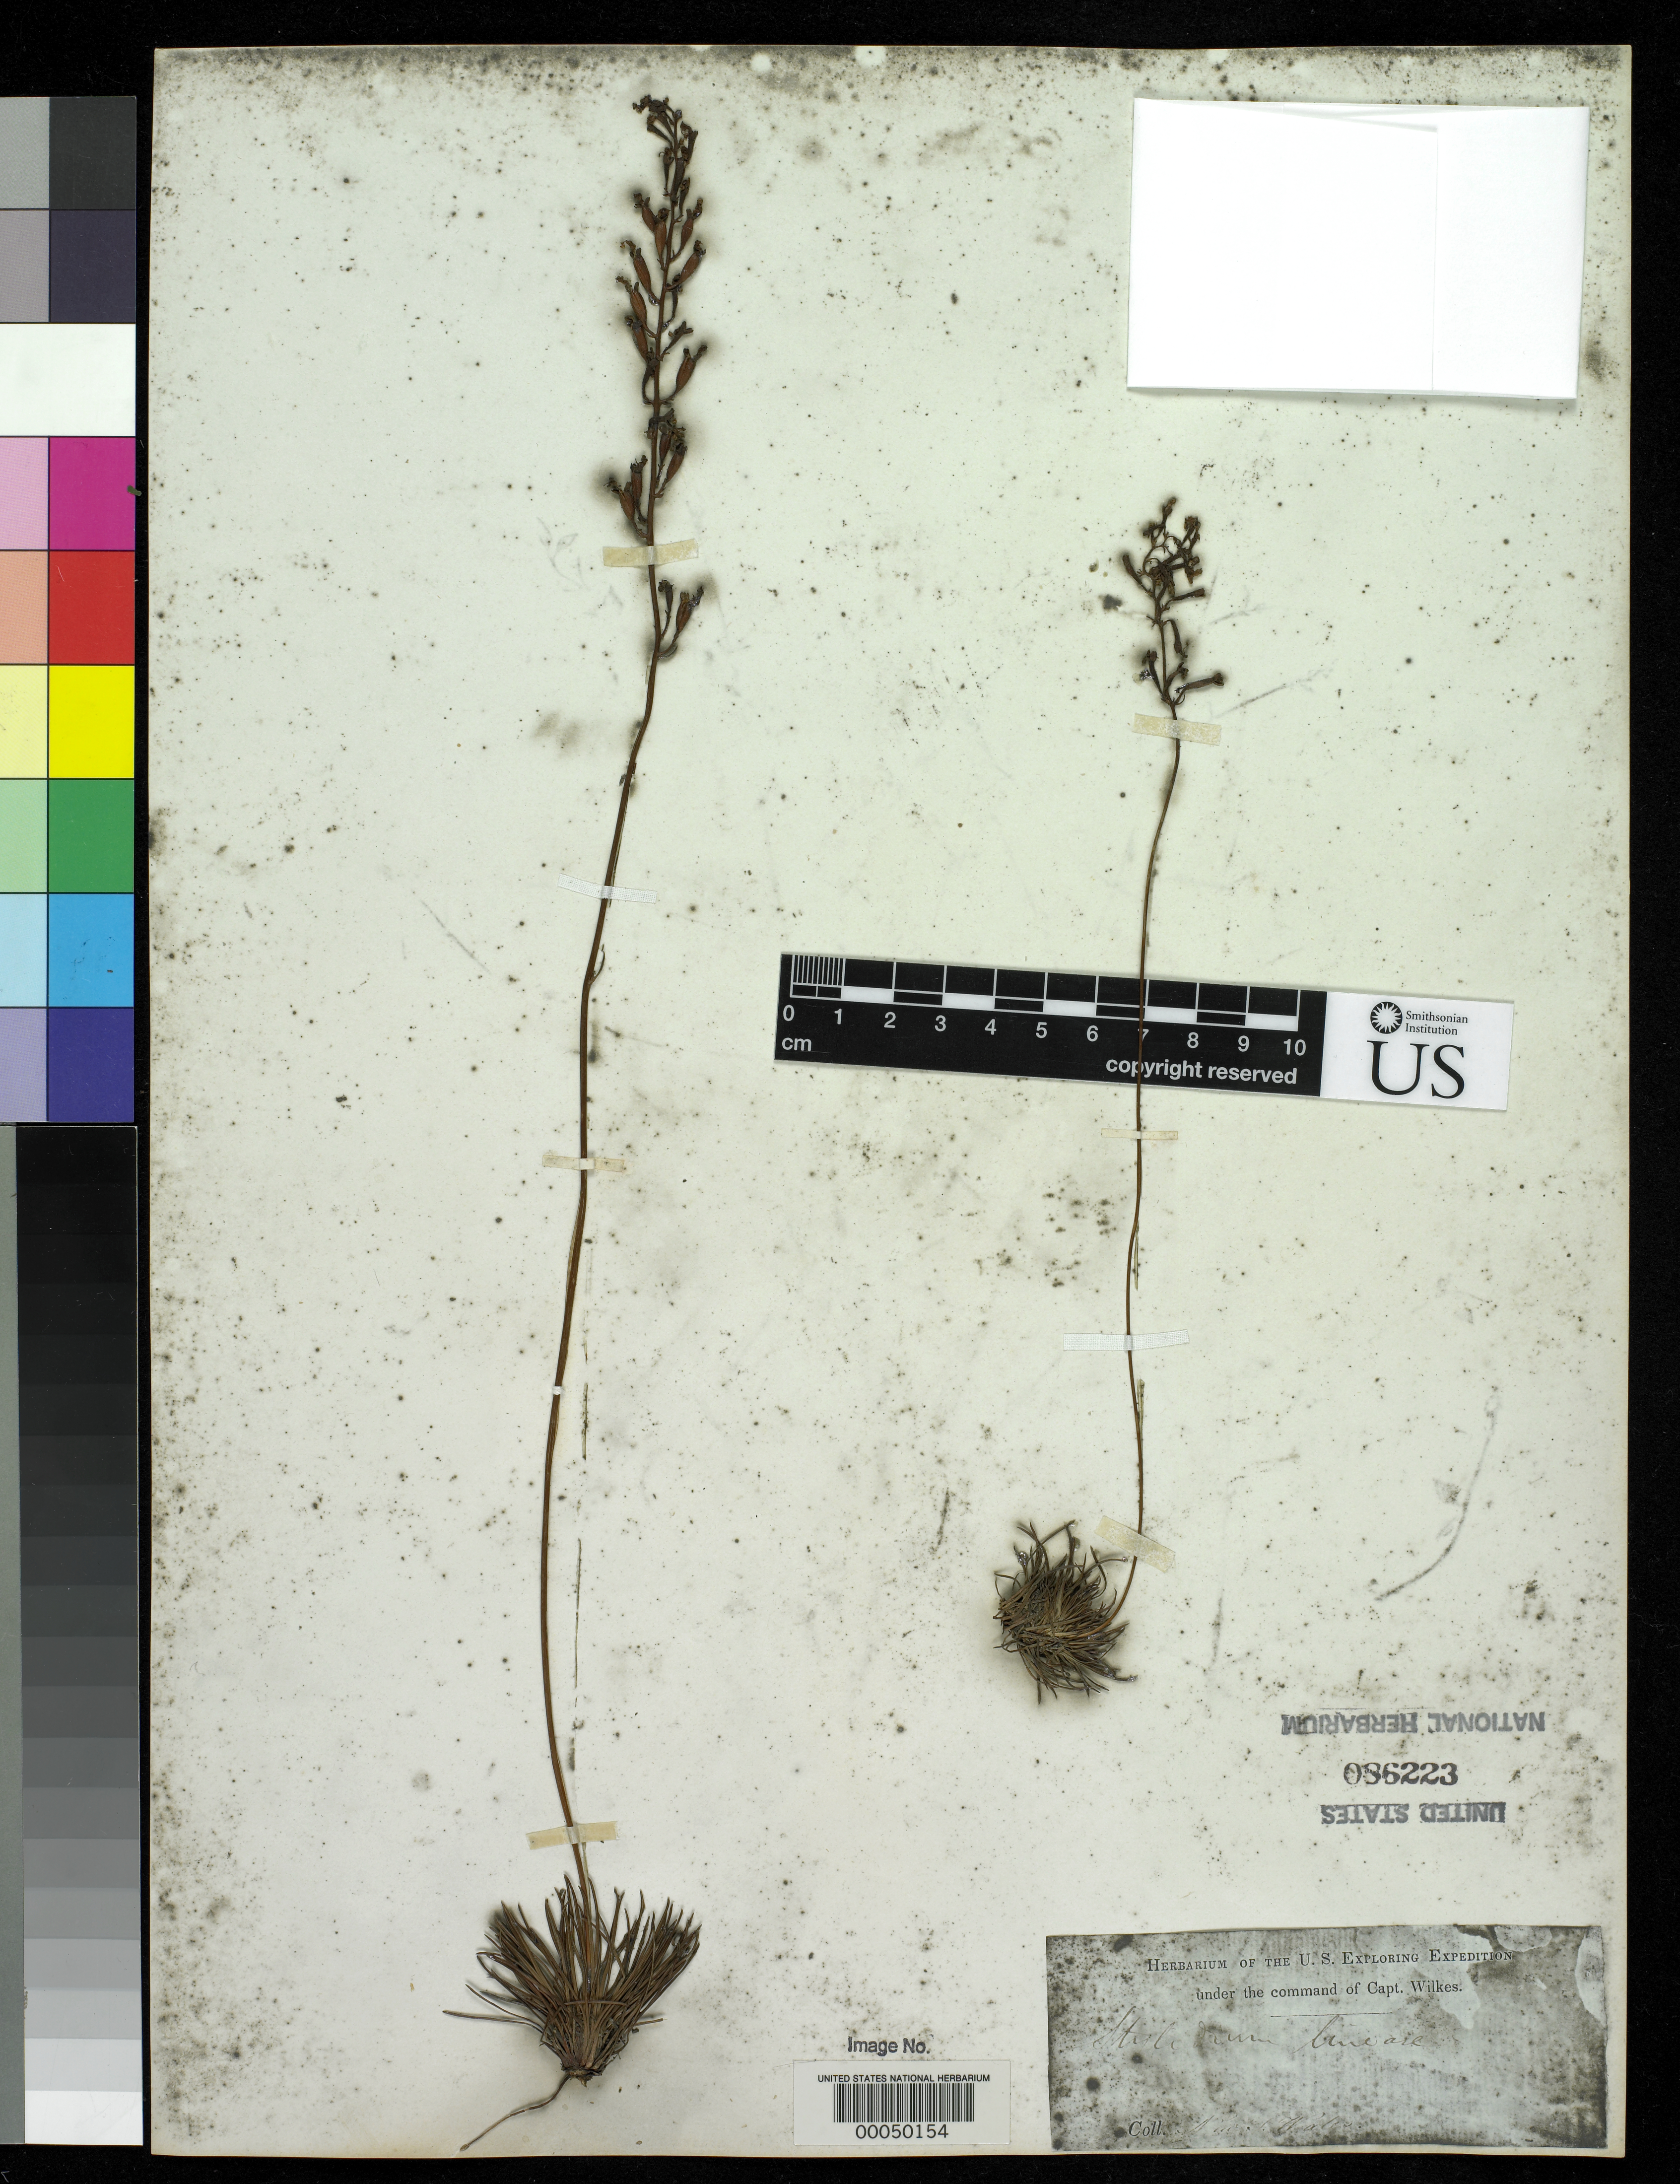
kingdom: Plantae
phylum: Tracheophyta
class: Magnoliopsida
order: Asterales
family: Stylidiaceae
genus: Stylidium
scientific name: Stylidium lineare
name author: Sw. ex Willd.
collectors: Wilkes Explor. Exped.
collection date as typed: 1838 to -- --- 1842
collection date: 1838/1842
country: Australia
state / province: New South Wales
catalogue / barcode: US 86223